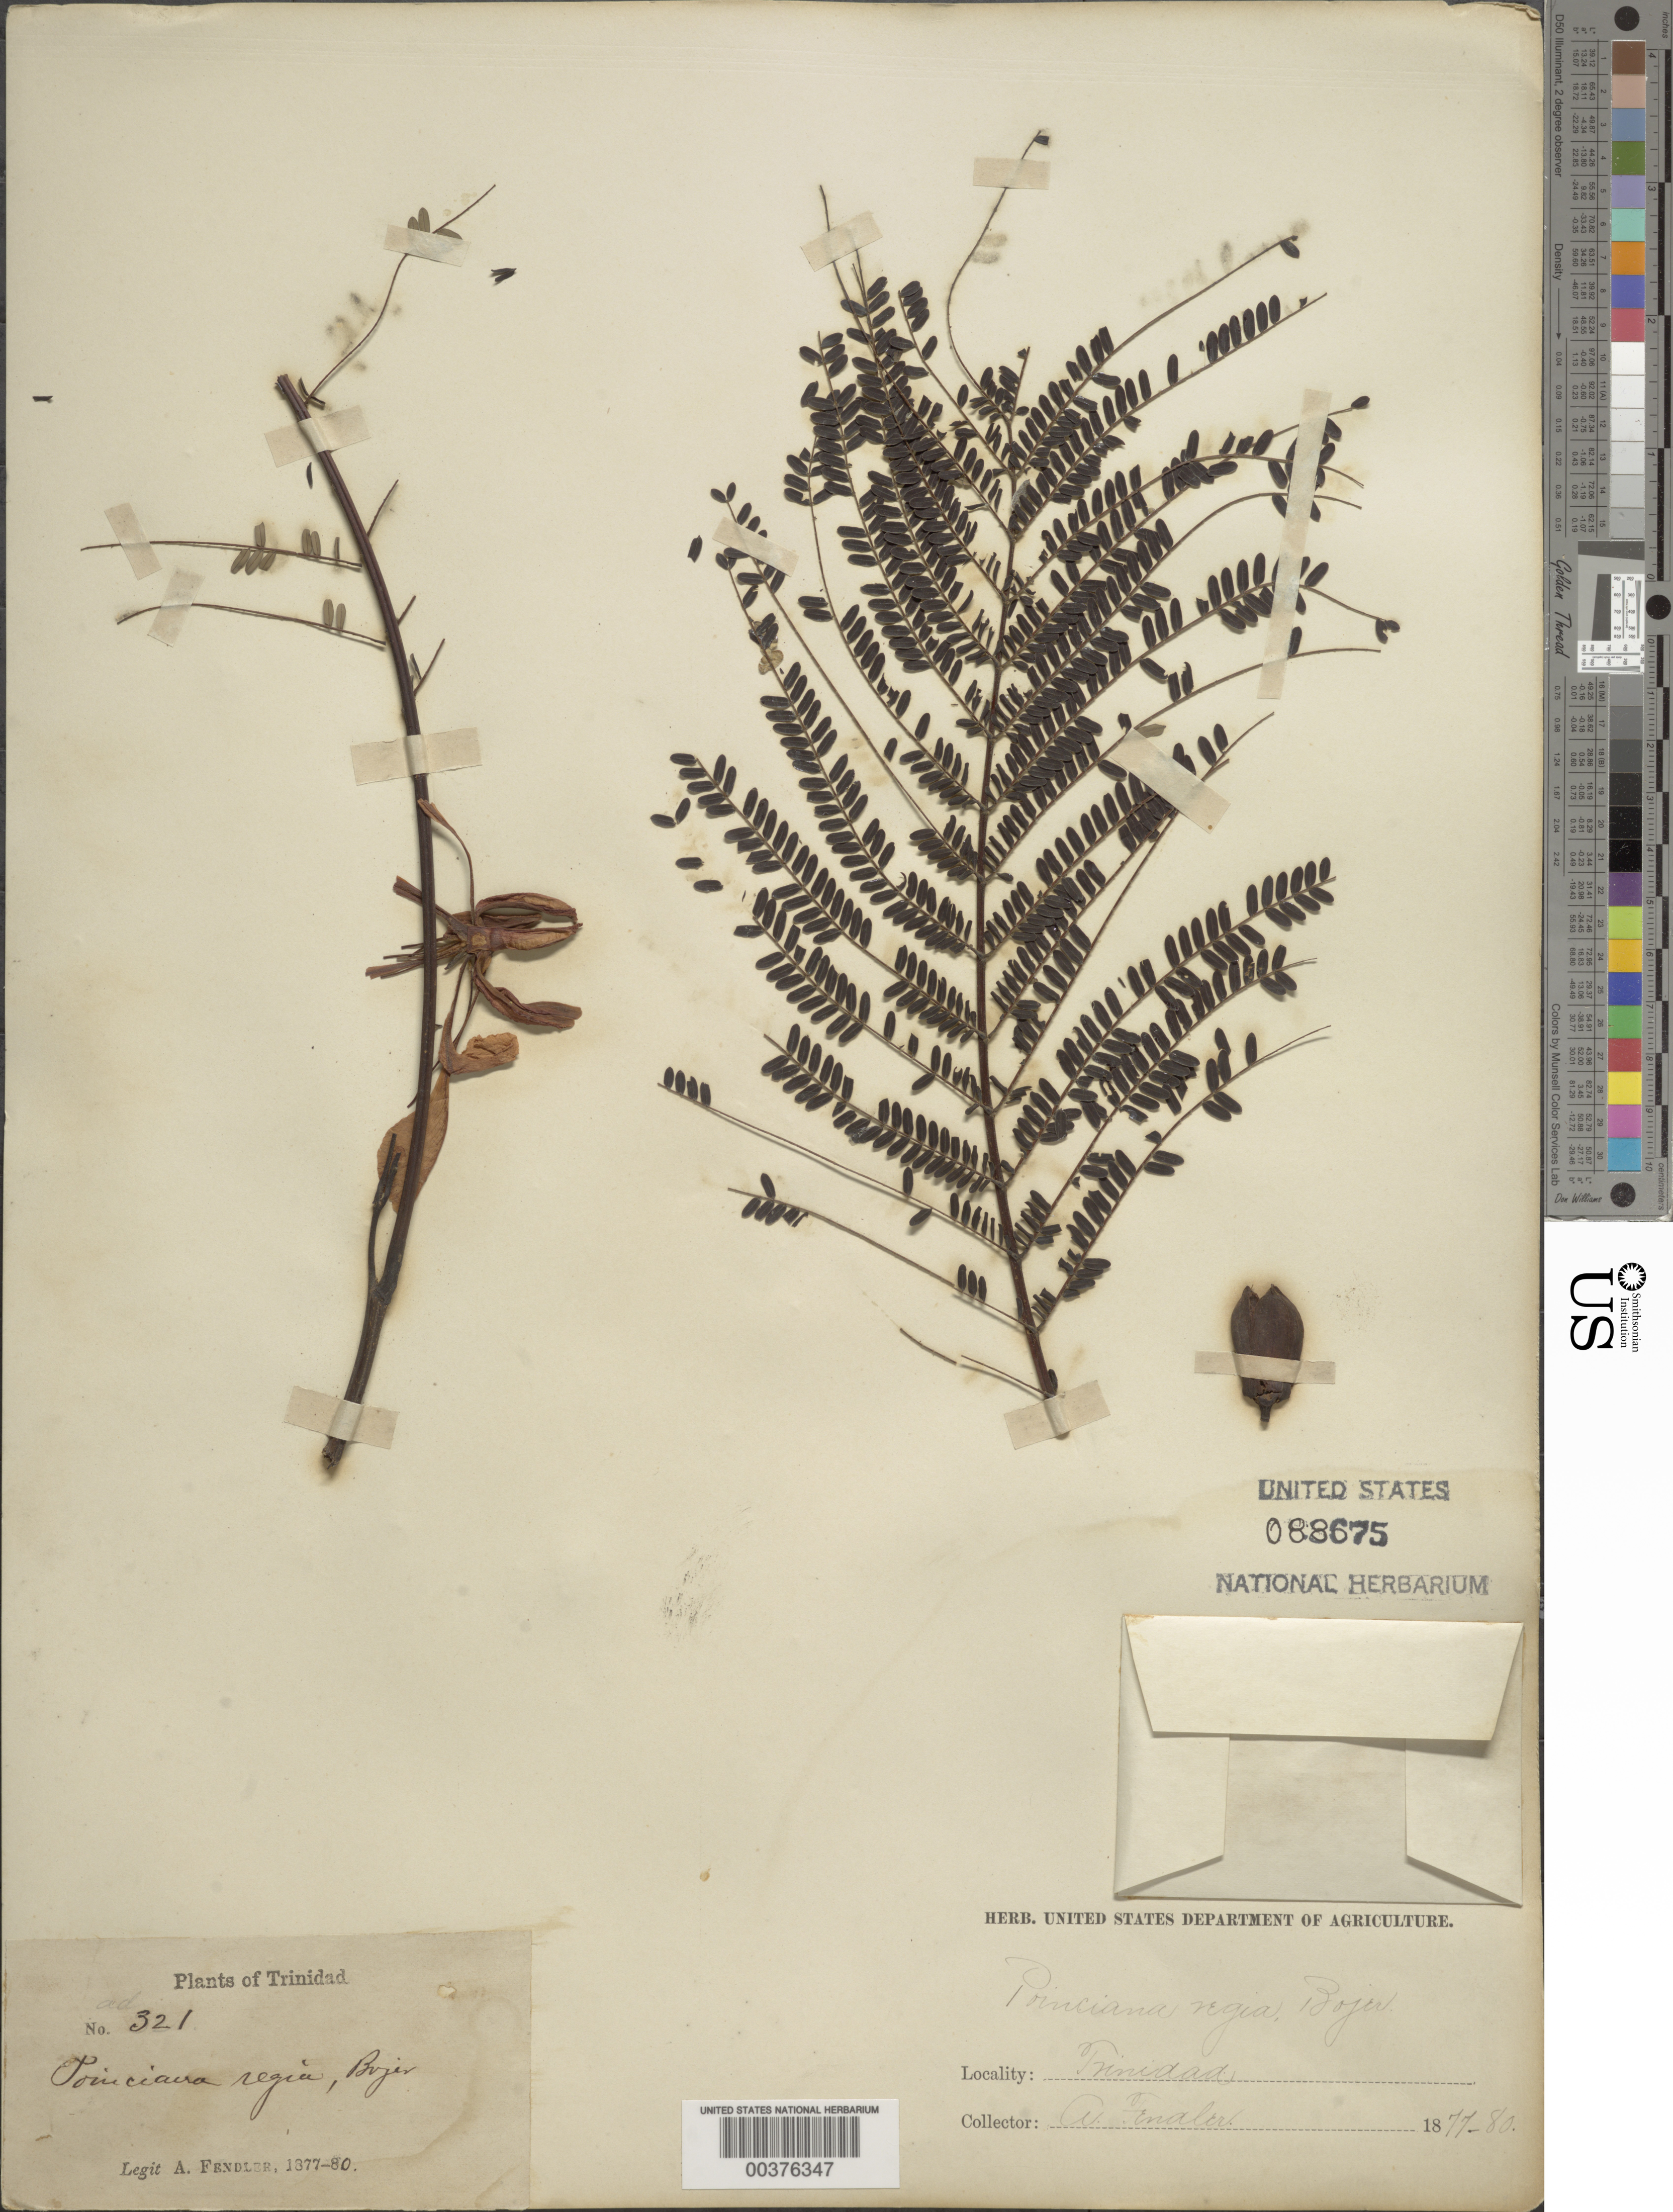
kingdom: Plantae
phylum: Tracheophyta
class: Magnoliopsida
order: Fabales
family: Fabaceae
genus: Delonix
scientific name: Delonix regia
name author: (Bojer ex Hook.) Raf.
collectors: A. Fendler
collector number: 321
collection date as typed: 1877 to -- -- 1880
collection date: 1877/1880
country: Trinidad and Tobago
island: Trinidad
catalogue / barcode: US 88675